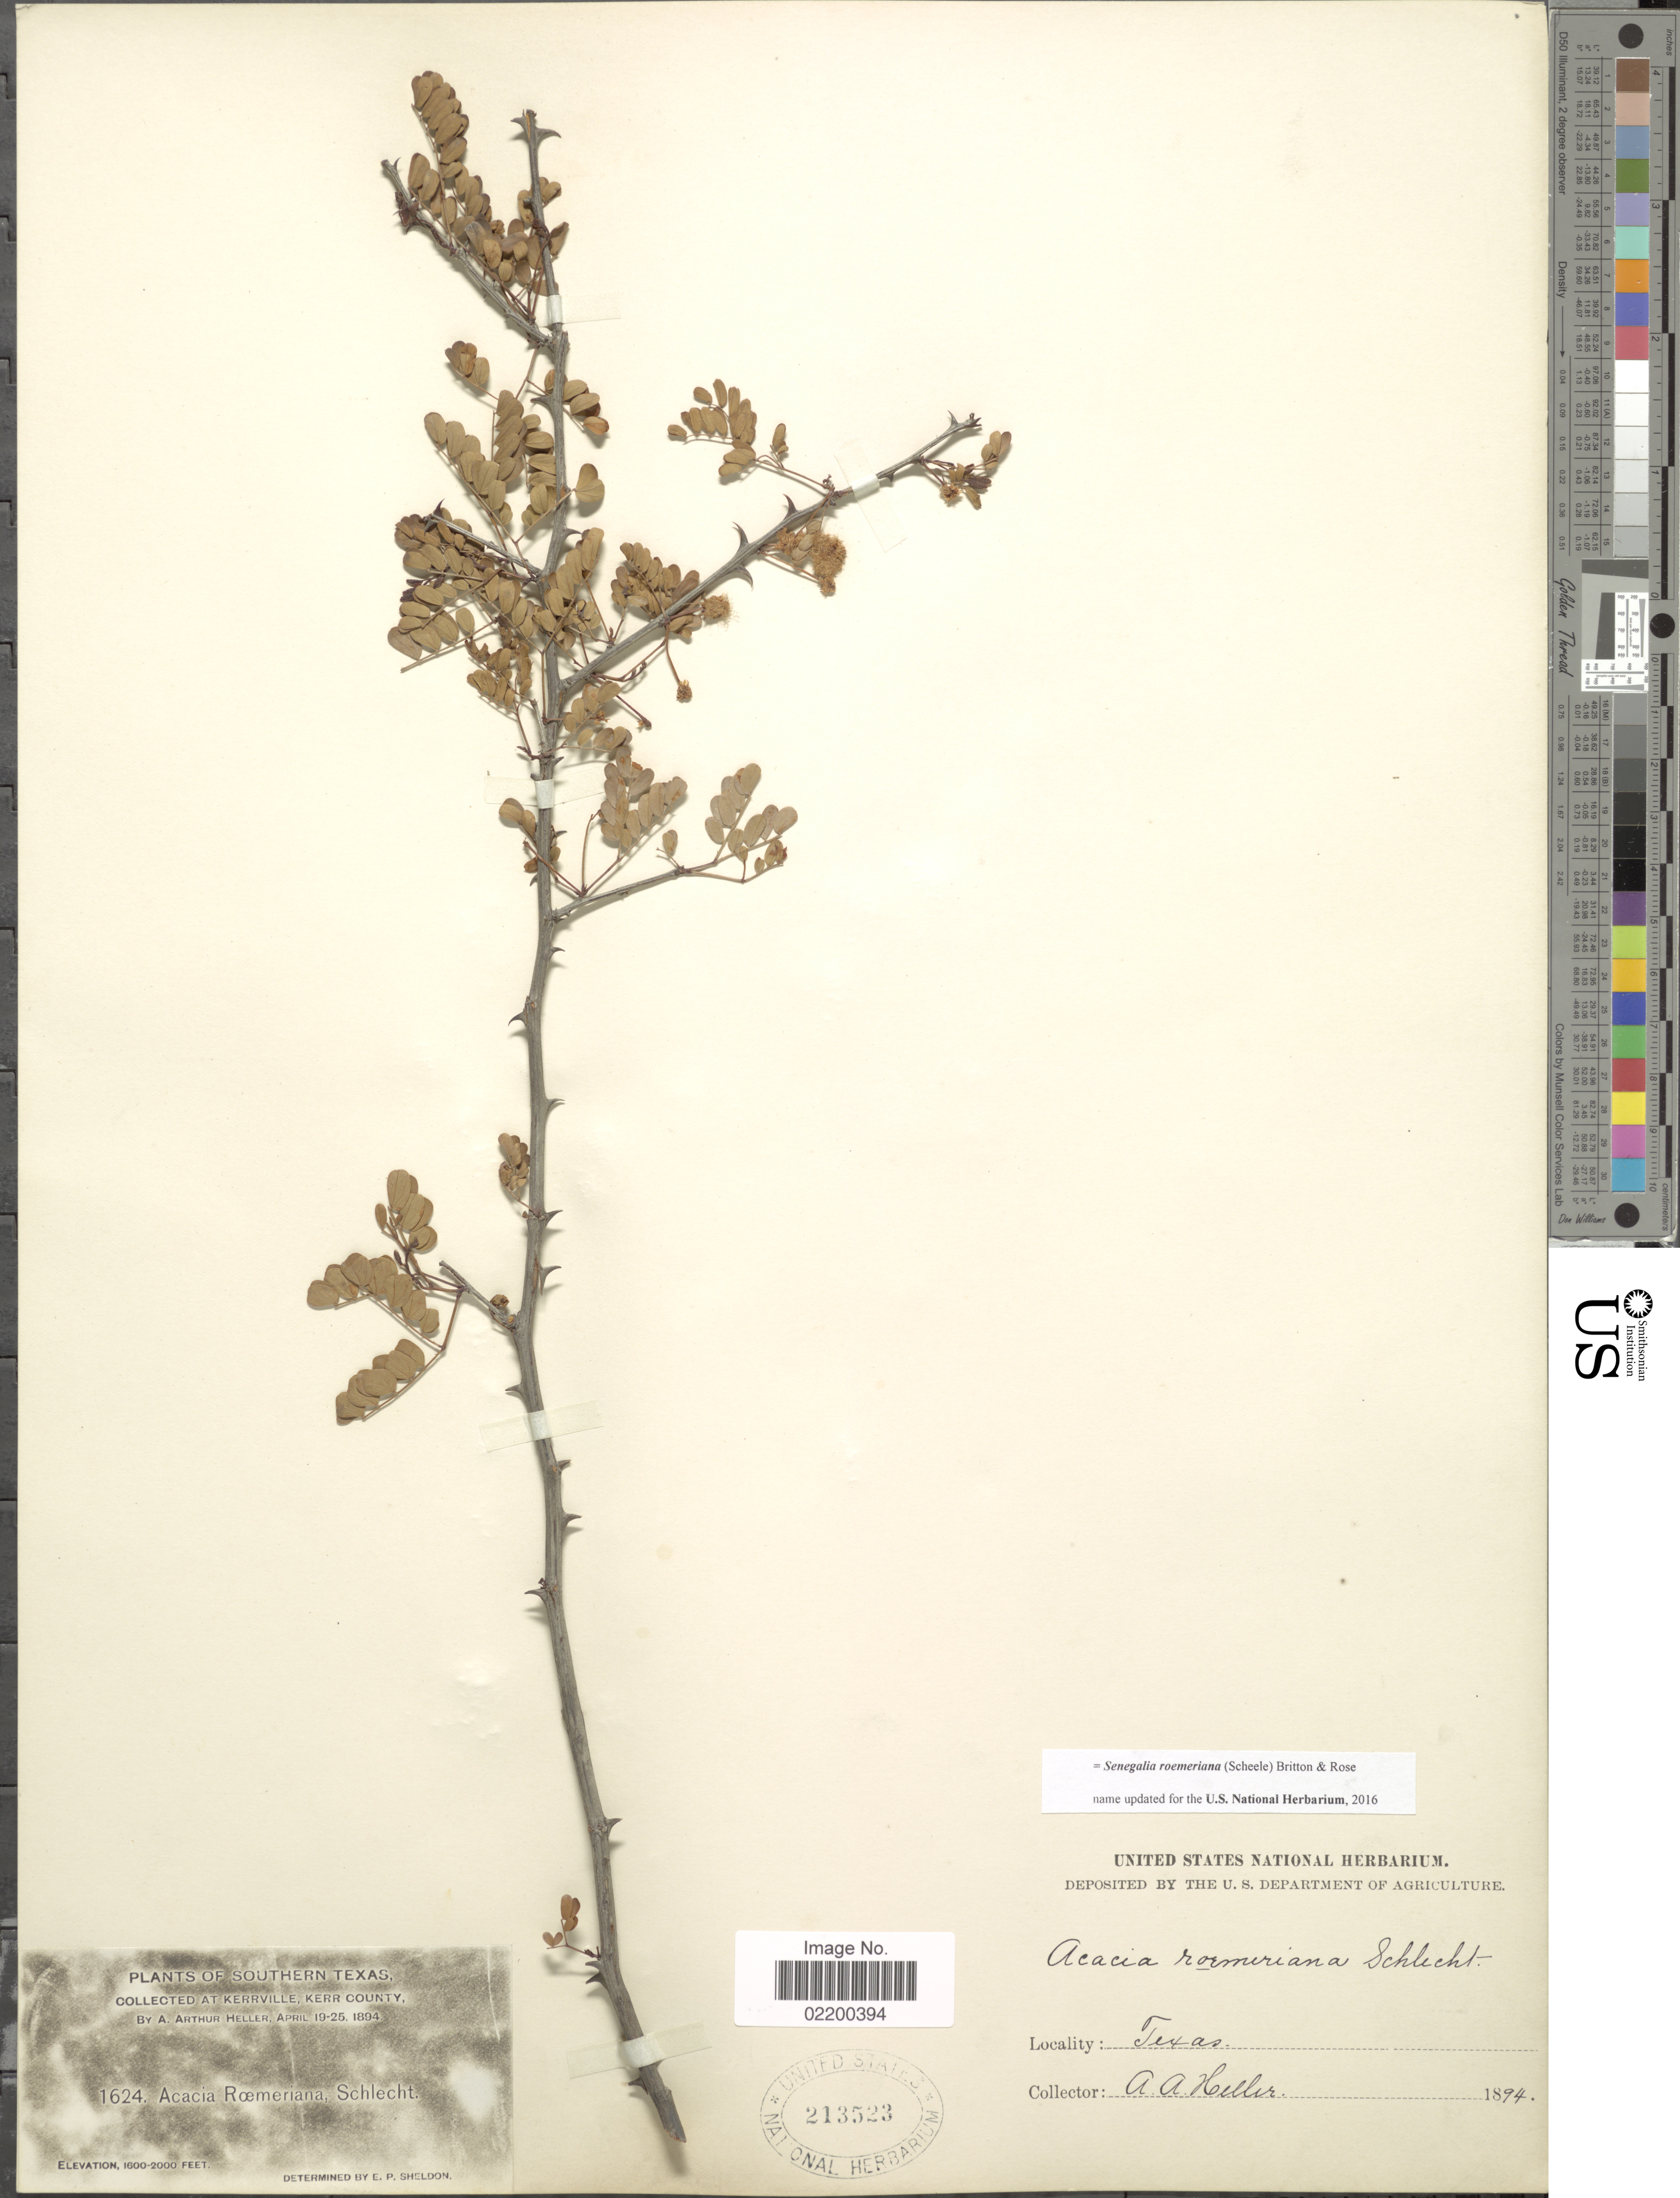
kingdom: Plantae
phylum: Tracheophyta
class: Magnoliopsida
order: Fabales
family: Fabaceae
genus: Senegalia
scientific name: Senegalia roemeriana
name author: (Scheele) Britton & Rose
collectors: A. A. Heller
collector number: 1624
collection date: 1894-04-19/1894-04-25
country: United States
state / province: Texas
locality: Southern Texas, at Kerrville, Kerr County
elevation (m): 488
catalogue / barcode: US 213523